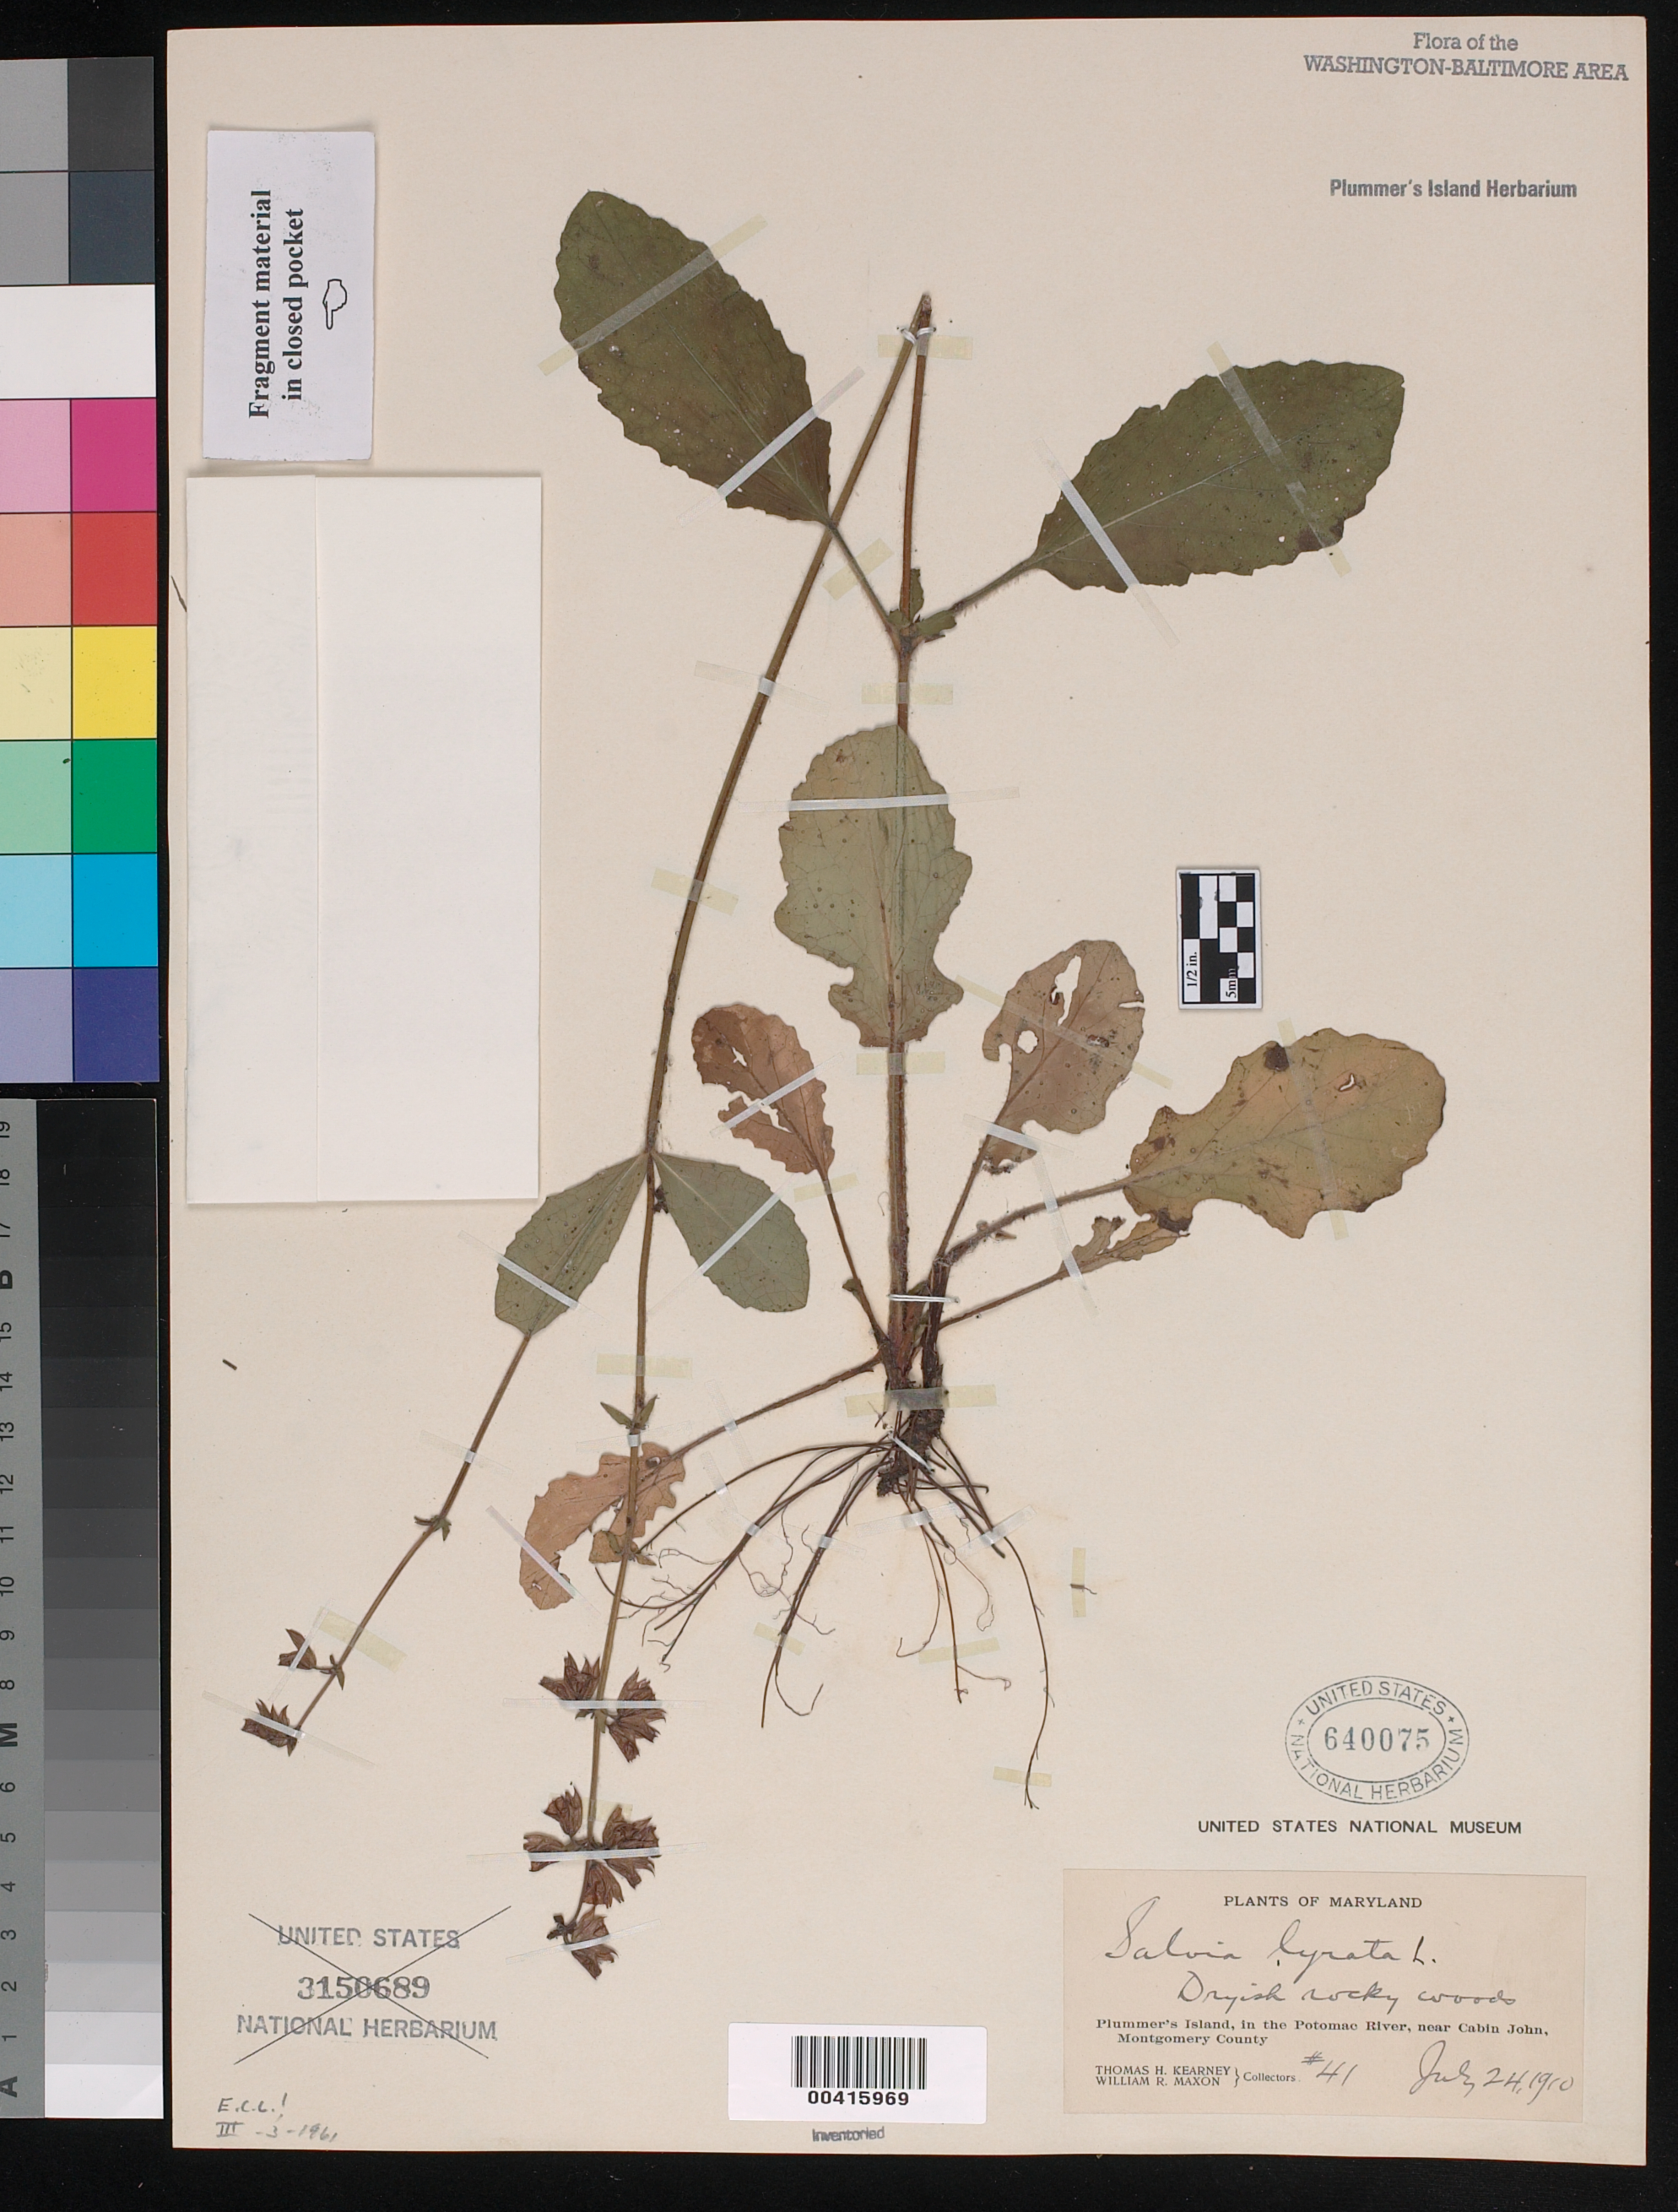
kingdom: Plantae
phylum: Tracheophyta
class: Magnoliopsida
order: Lamiales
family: Lamiaceae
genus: Salvia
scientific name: Salvia lyrata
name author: L.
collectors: T. H. Kearney & W. R. Maxon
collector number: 41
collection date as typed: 24 Jul 1910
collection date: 1910-07-24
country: United States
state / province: Maryland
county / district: Montgomery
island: Plummers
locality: Plummer's Island C. & O. Canal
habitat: Dryish rocky wood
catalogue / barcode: US 640075